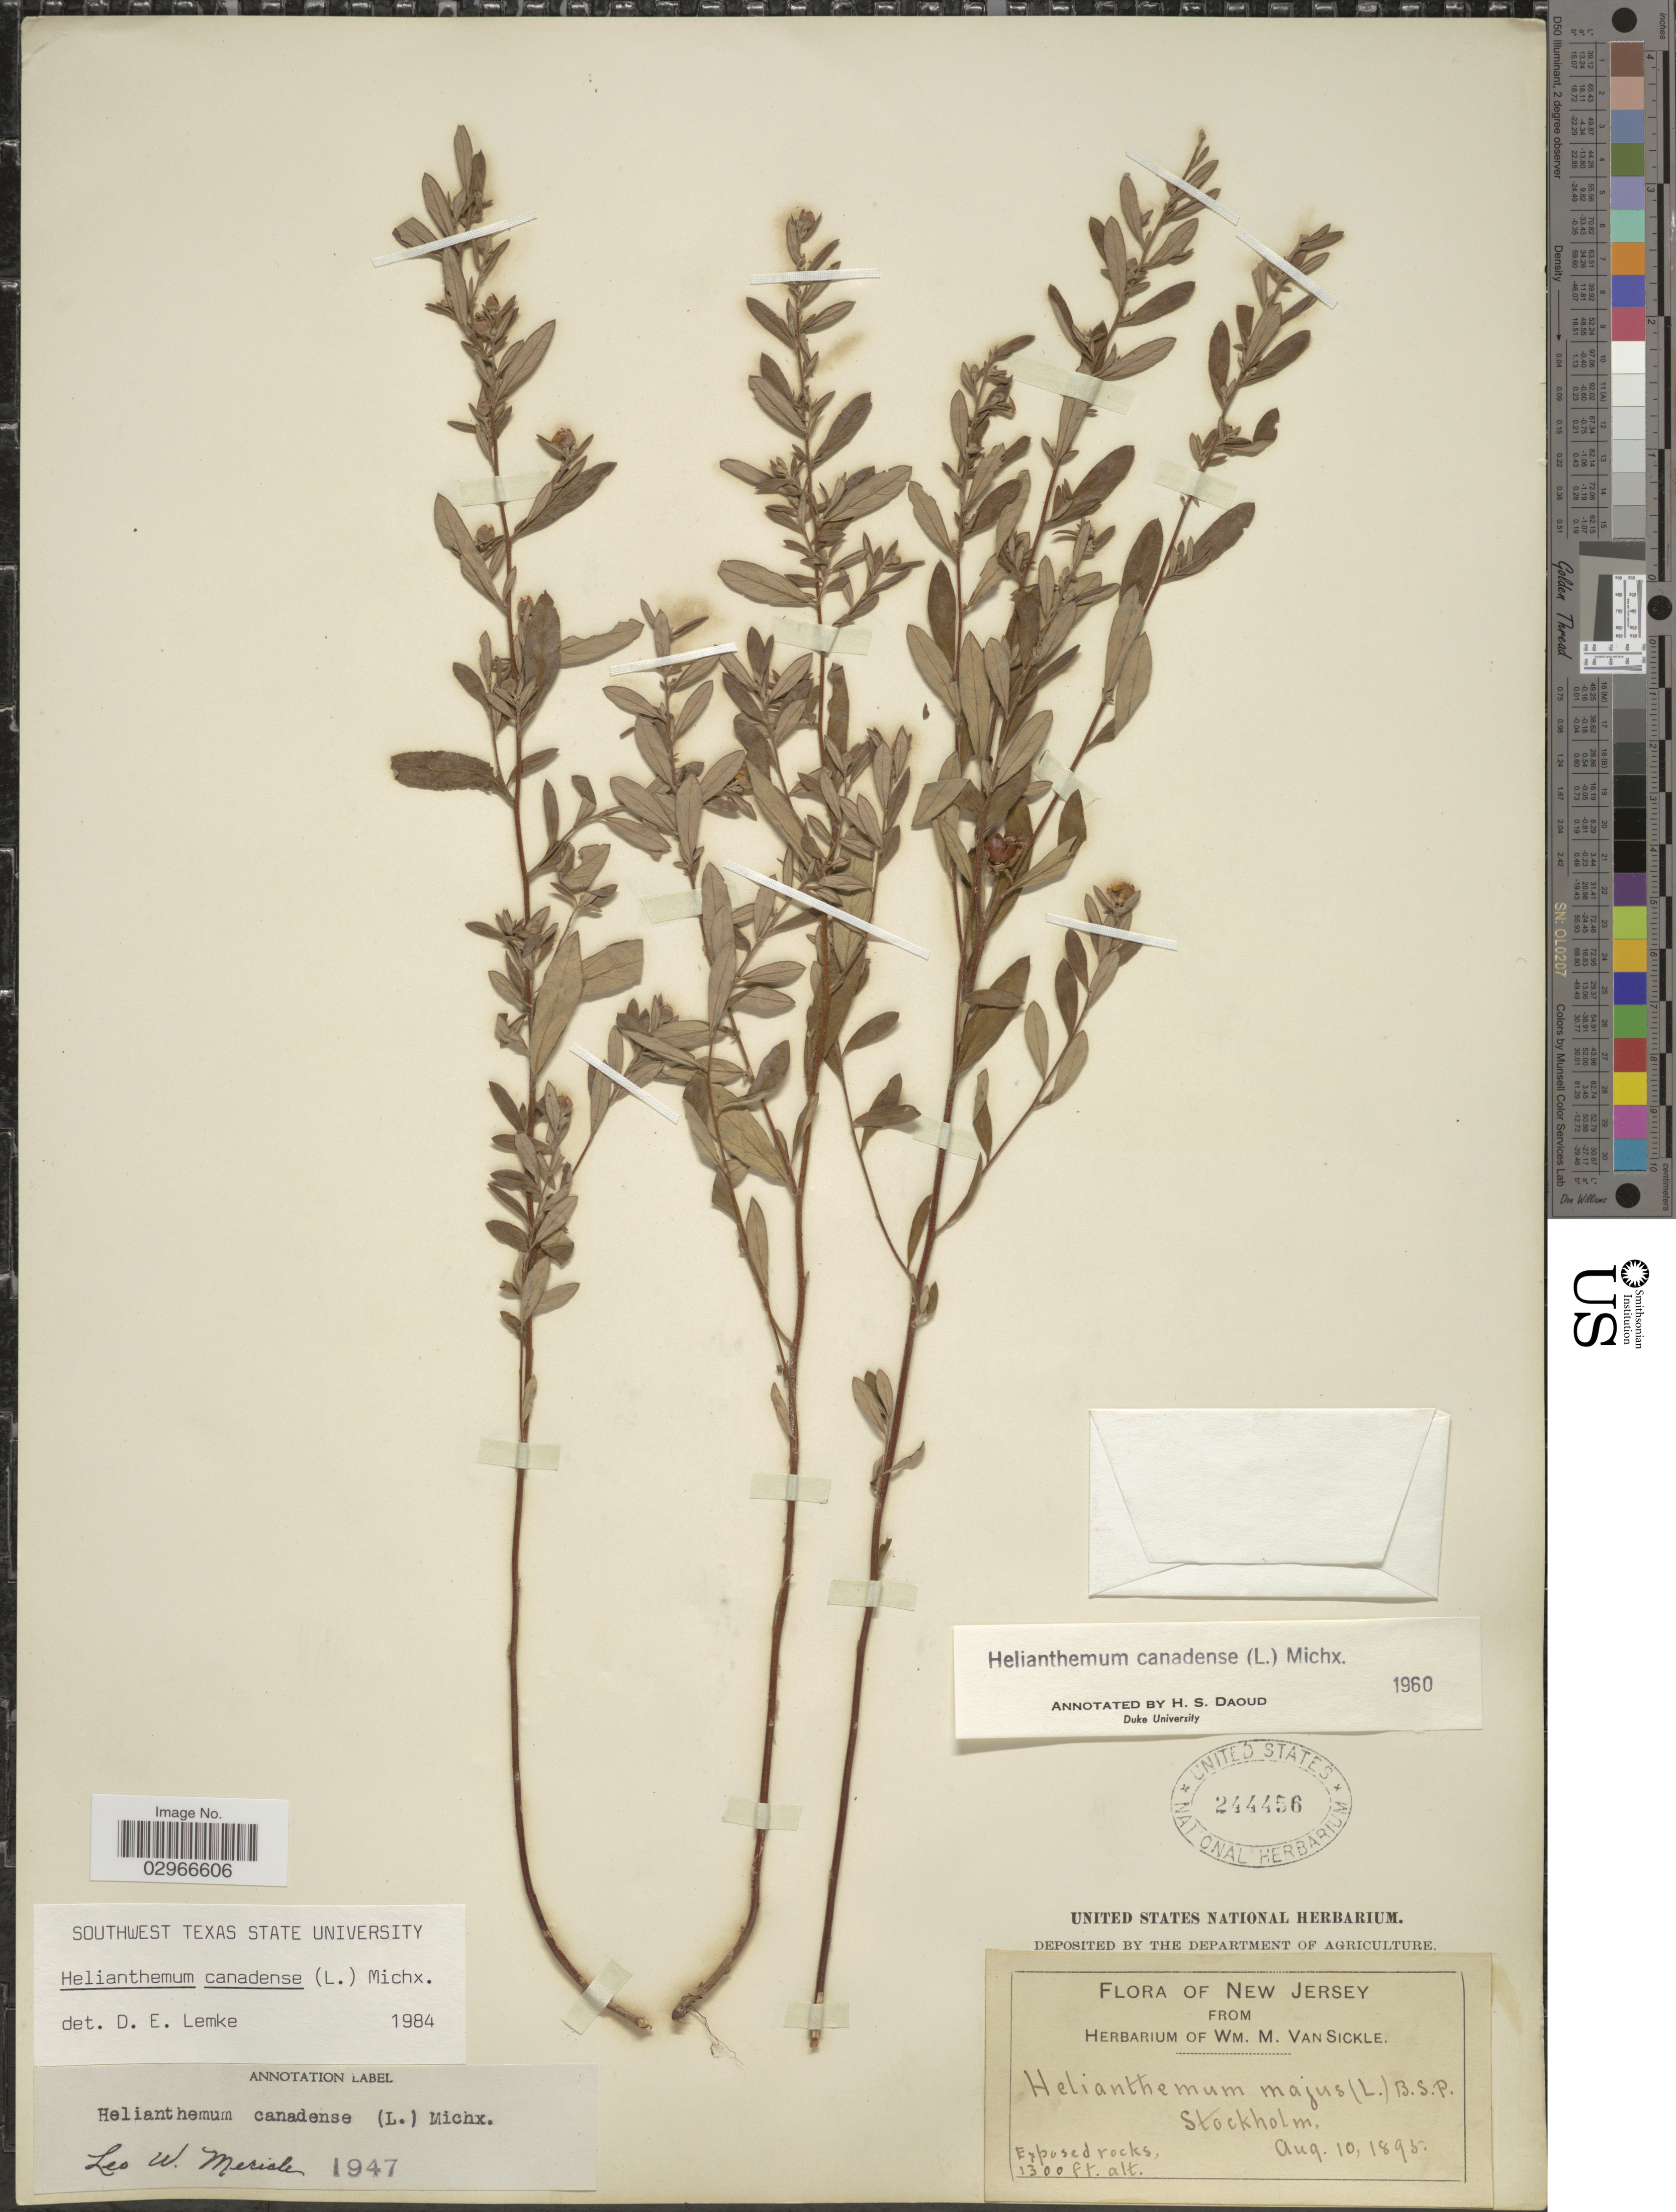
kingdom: Plantae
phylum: Tracheophyta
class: Magnoliopsida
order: Malvales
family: Cistaceae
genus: Helianthemum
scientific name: Helianthemum canadense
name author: (L.) Michx.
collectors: ex herb. Wm. M. Van Sickle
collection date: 1895-08-10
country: United States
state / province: New Jersey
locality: Stockholm.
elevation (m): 396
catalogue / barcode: US 244456